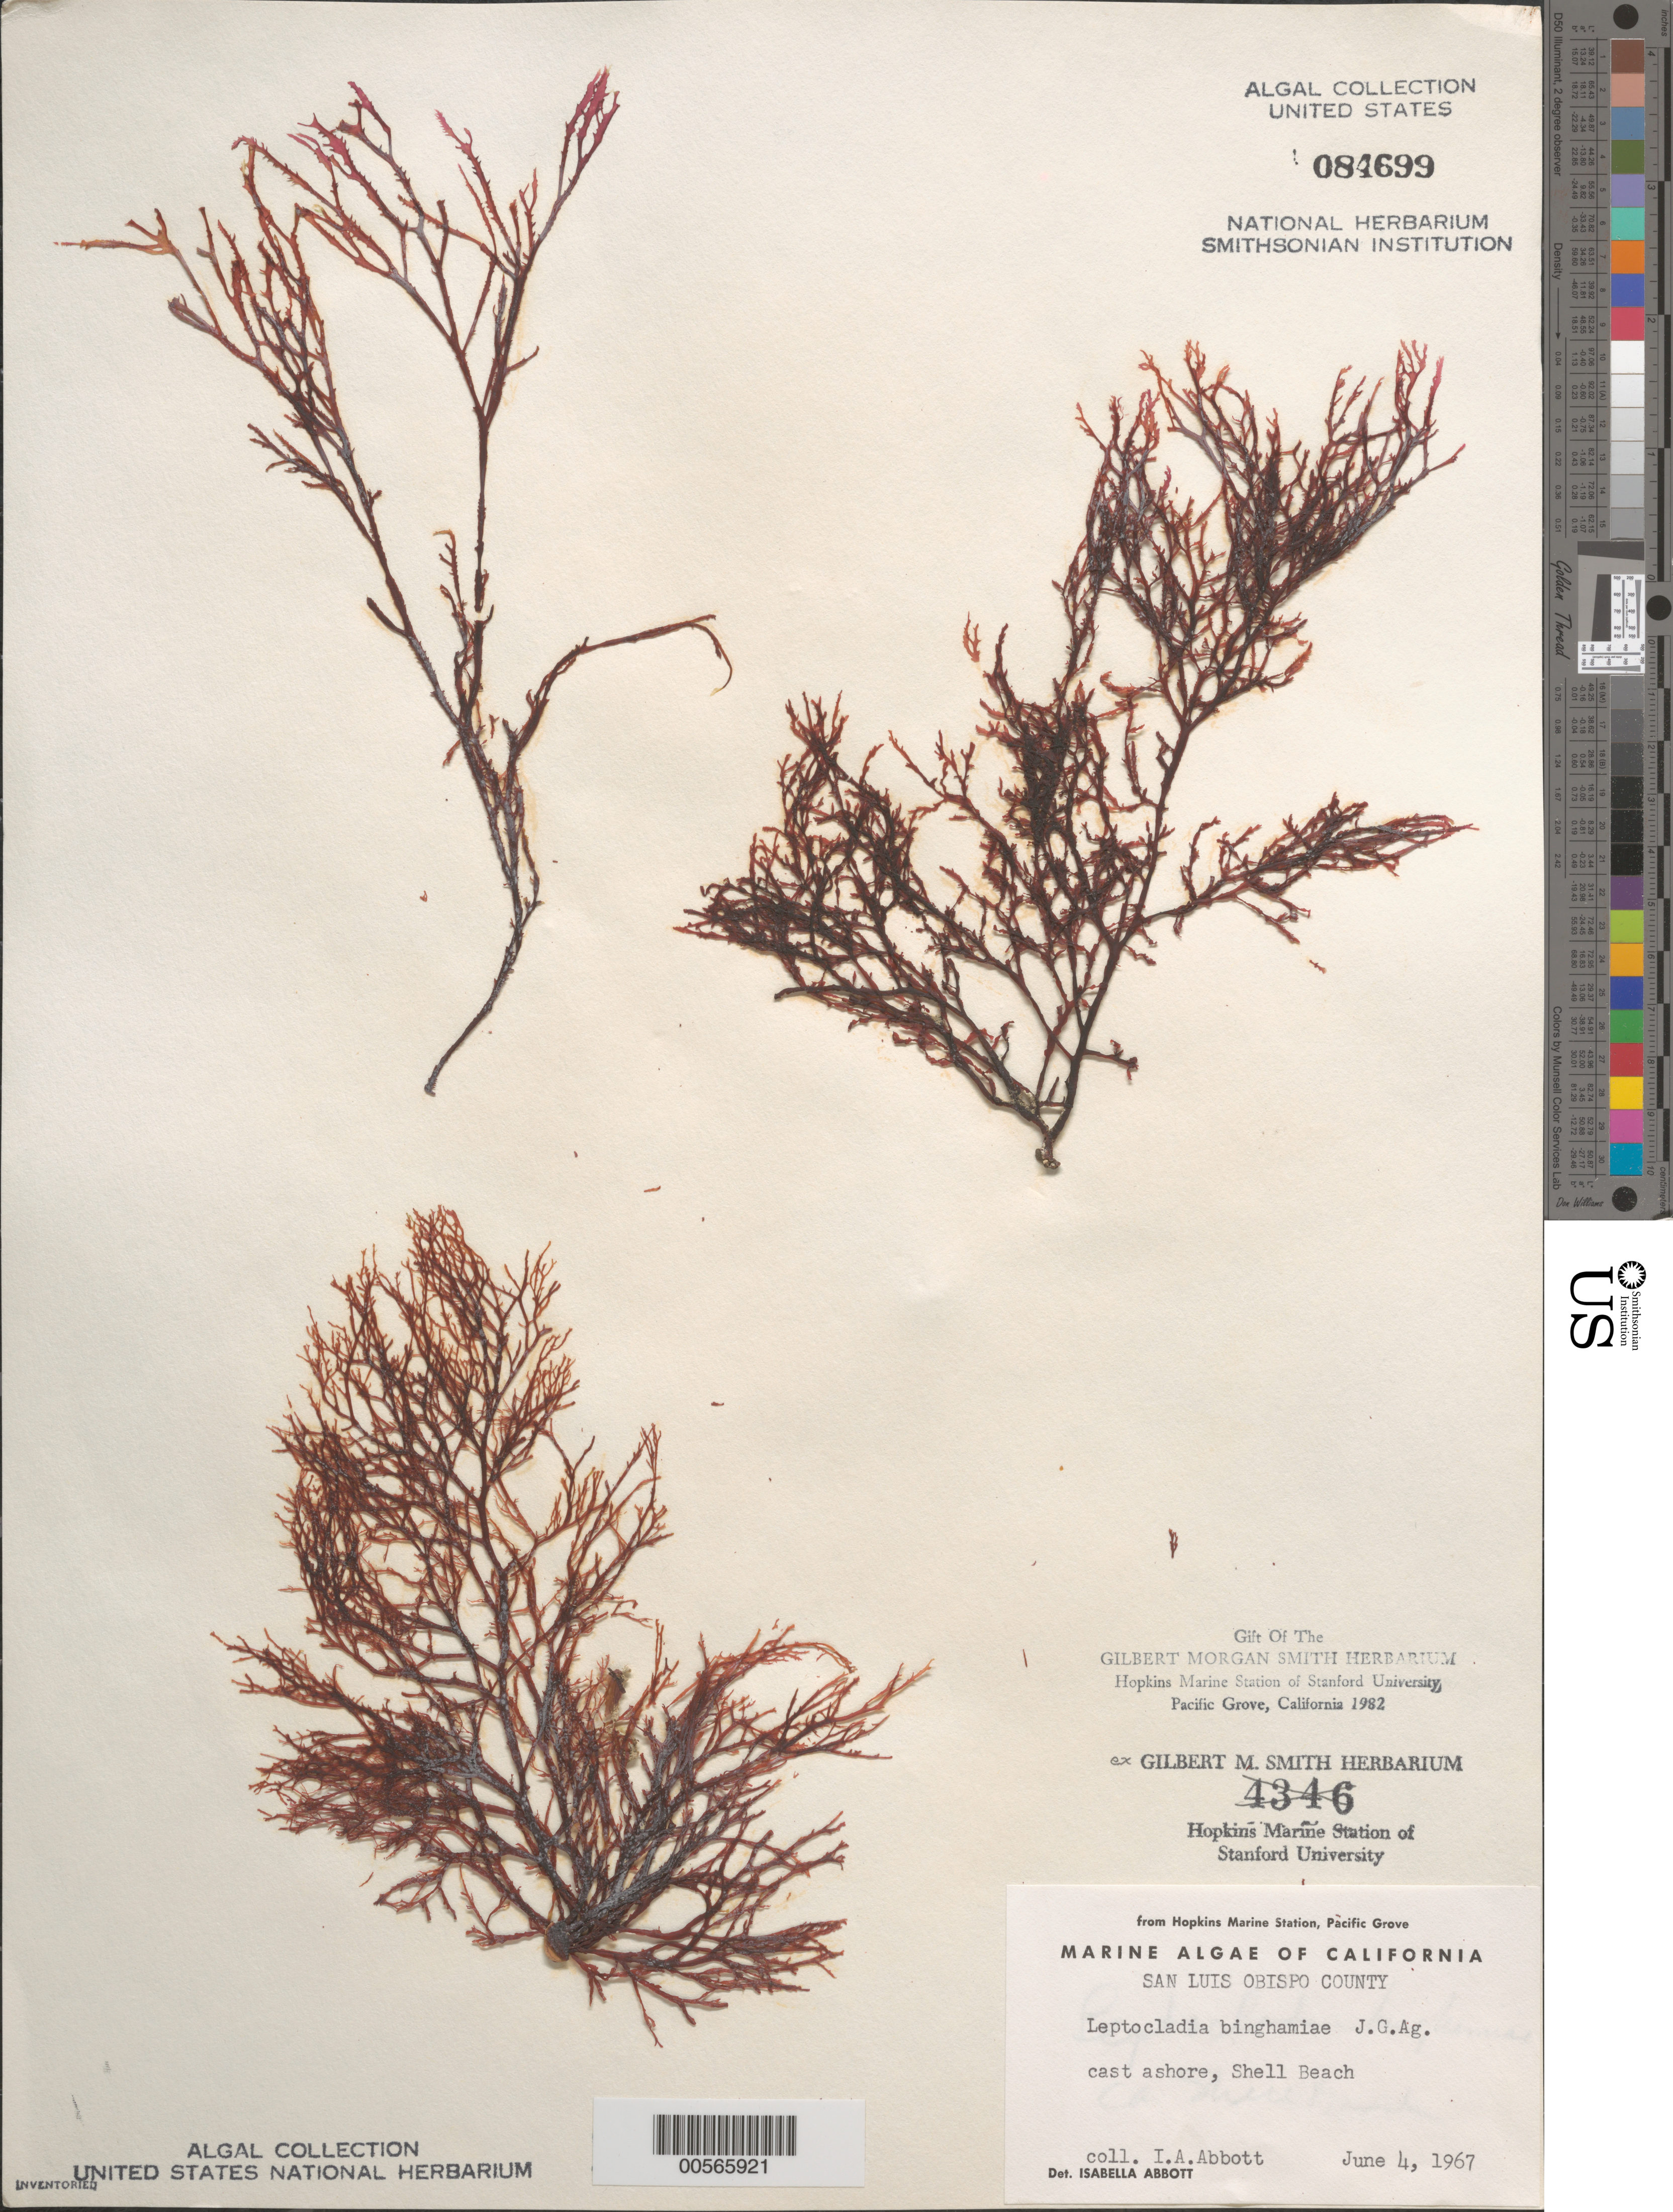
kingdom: Plantae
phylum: Rhodophyta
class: Florideophyceae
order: Gigartinales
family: Dumontiaceae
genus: Leptocladia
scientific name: Leptocladia binghamiae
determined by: Abbott, Isabella A.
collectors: I. A. Abbott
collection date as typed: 04 Jun 1967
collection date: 1967-06-04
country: United States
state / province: California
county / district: San Luis Obispo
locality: Shell Beach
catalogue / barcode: US 84699